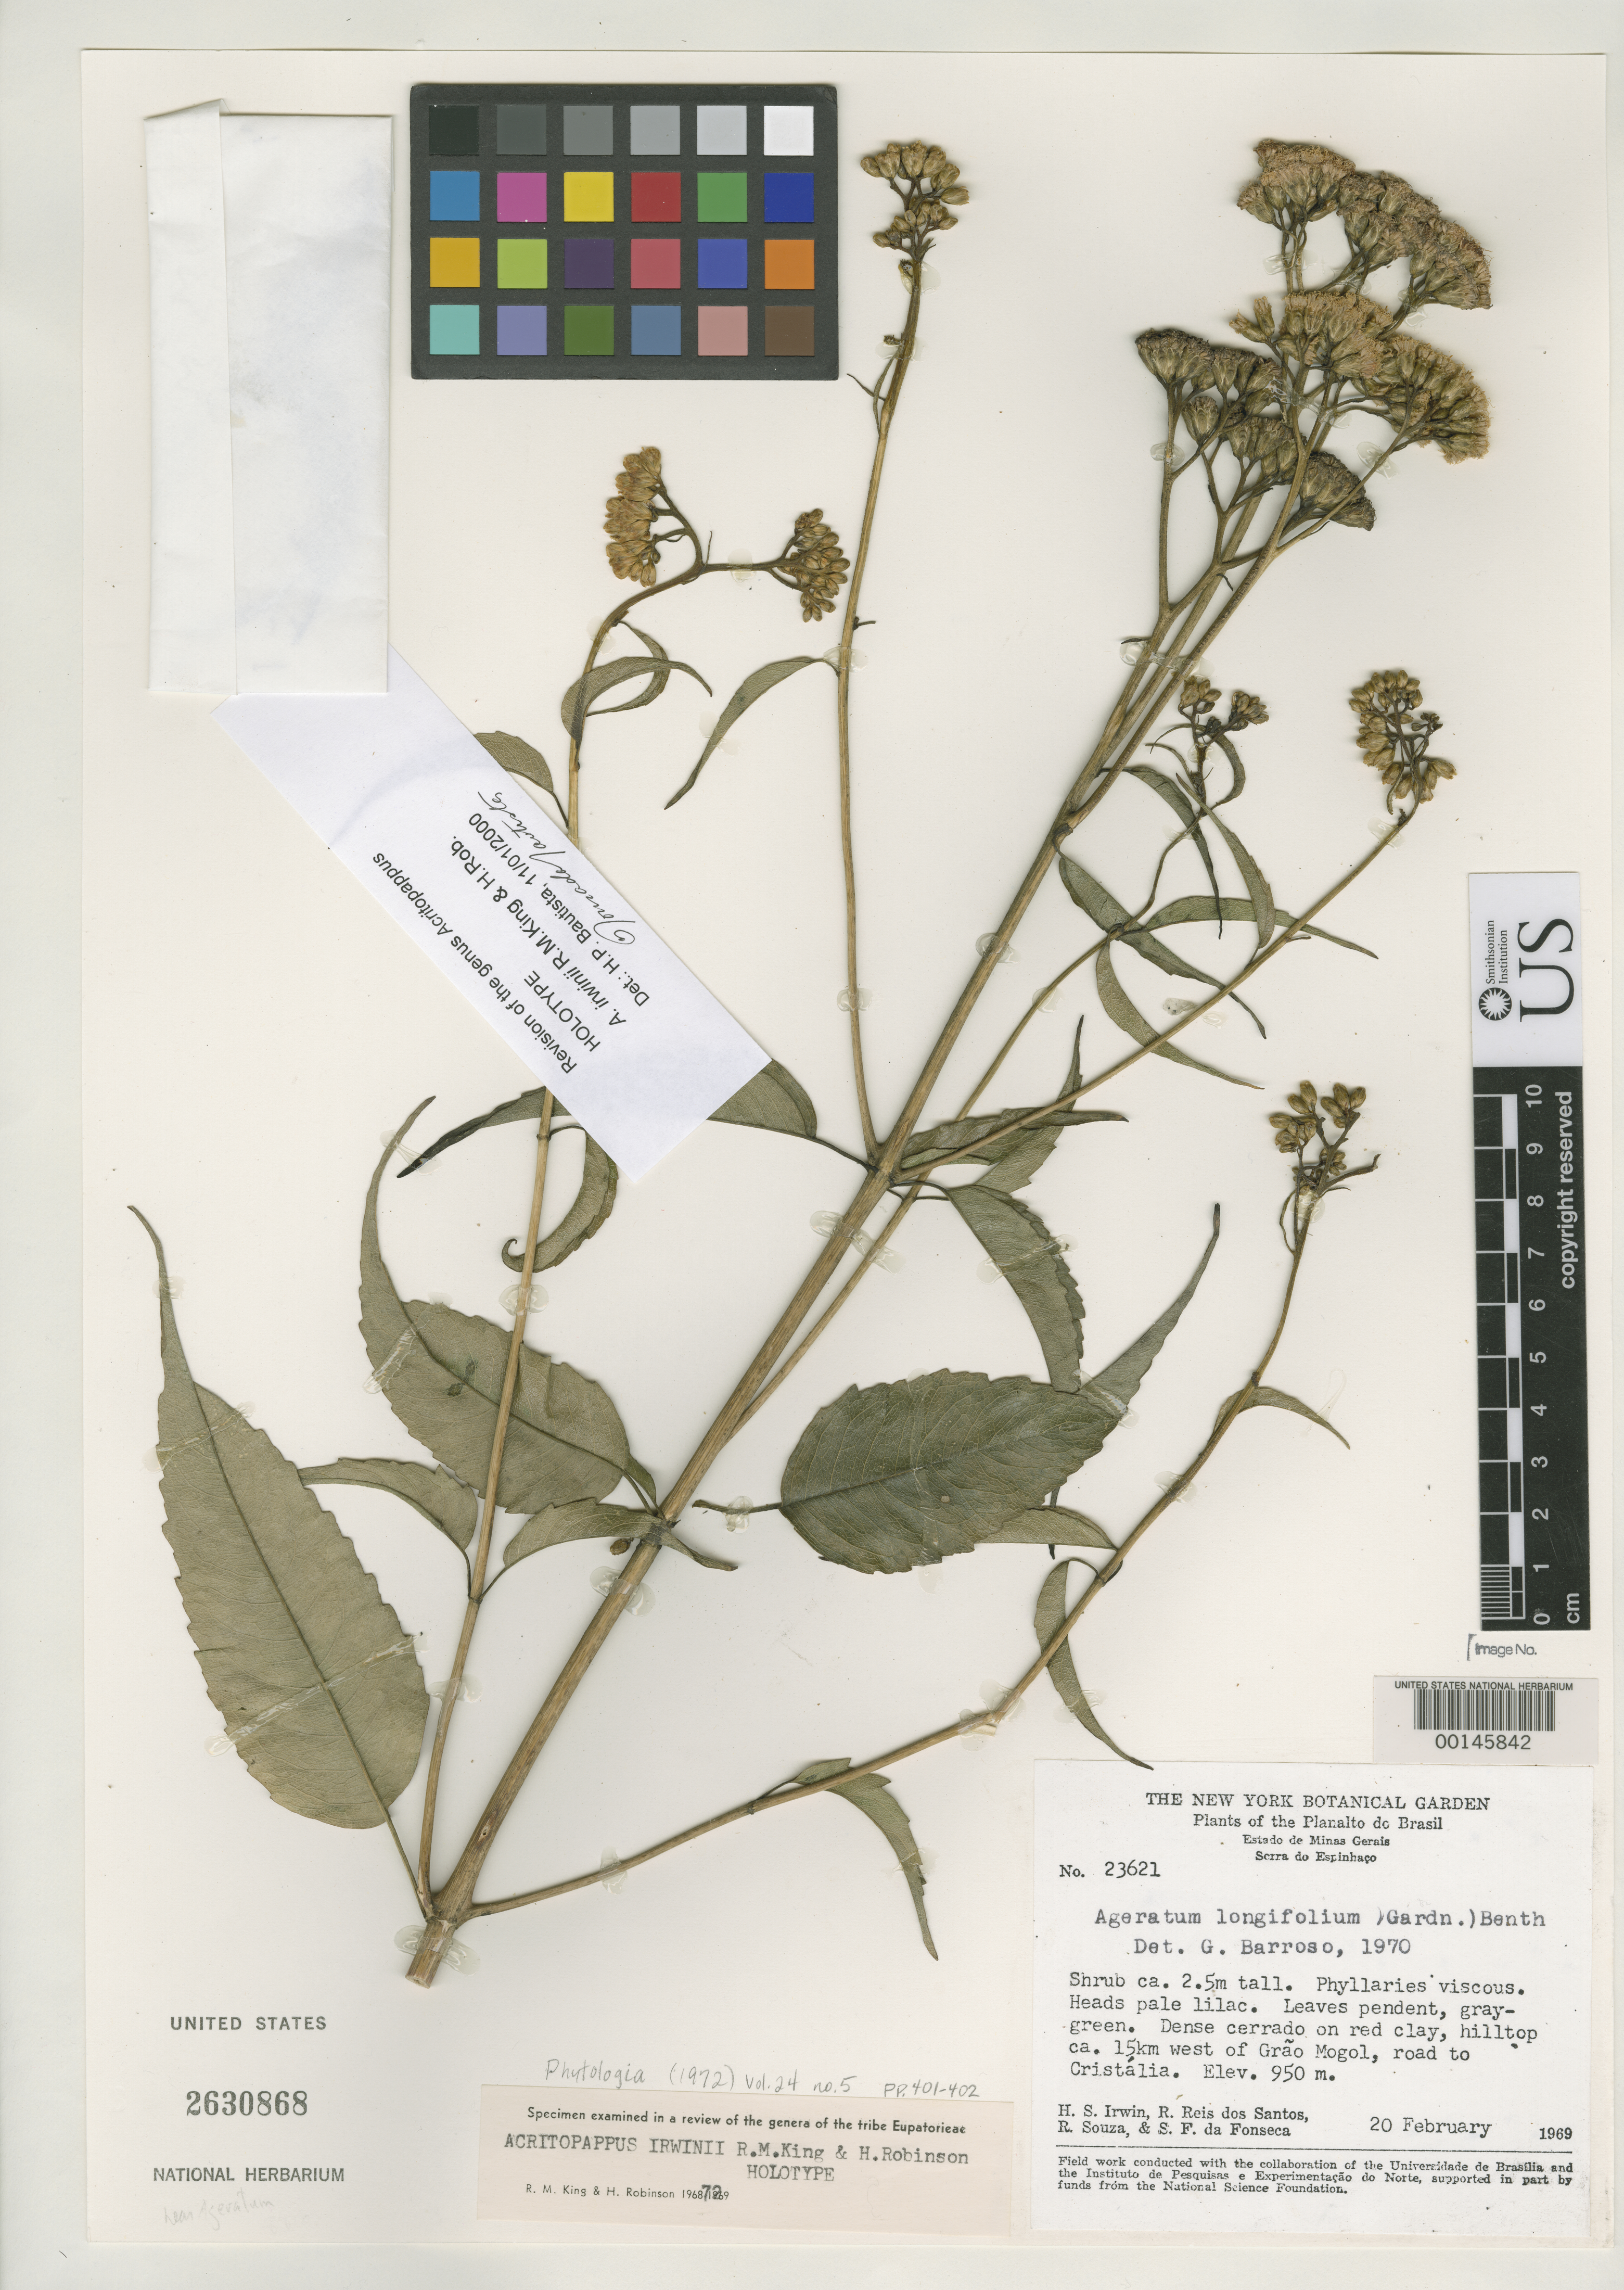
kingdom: Plantae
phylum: Tracheophyta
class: Magnoliopsida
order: Asterales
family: Asteraceae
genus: Acritopappus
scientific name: Acritopappus irwinii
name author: R.M. King & H. Rob.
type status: Holotype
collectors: H. Irwin, R. G. P. Santos, R. Souza & S. F. Fonsêca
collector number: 23621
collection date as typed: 20 Feb 1969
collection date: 1969-02-20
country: Brazil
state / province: Minas Gerais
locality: Serra do Espinhaco, hilltop ca. 15 km W of Grao Mogol, road to Cristalia.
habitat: Dense cerrado on red clay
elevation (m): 950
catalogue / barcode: US 2630868